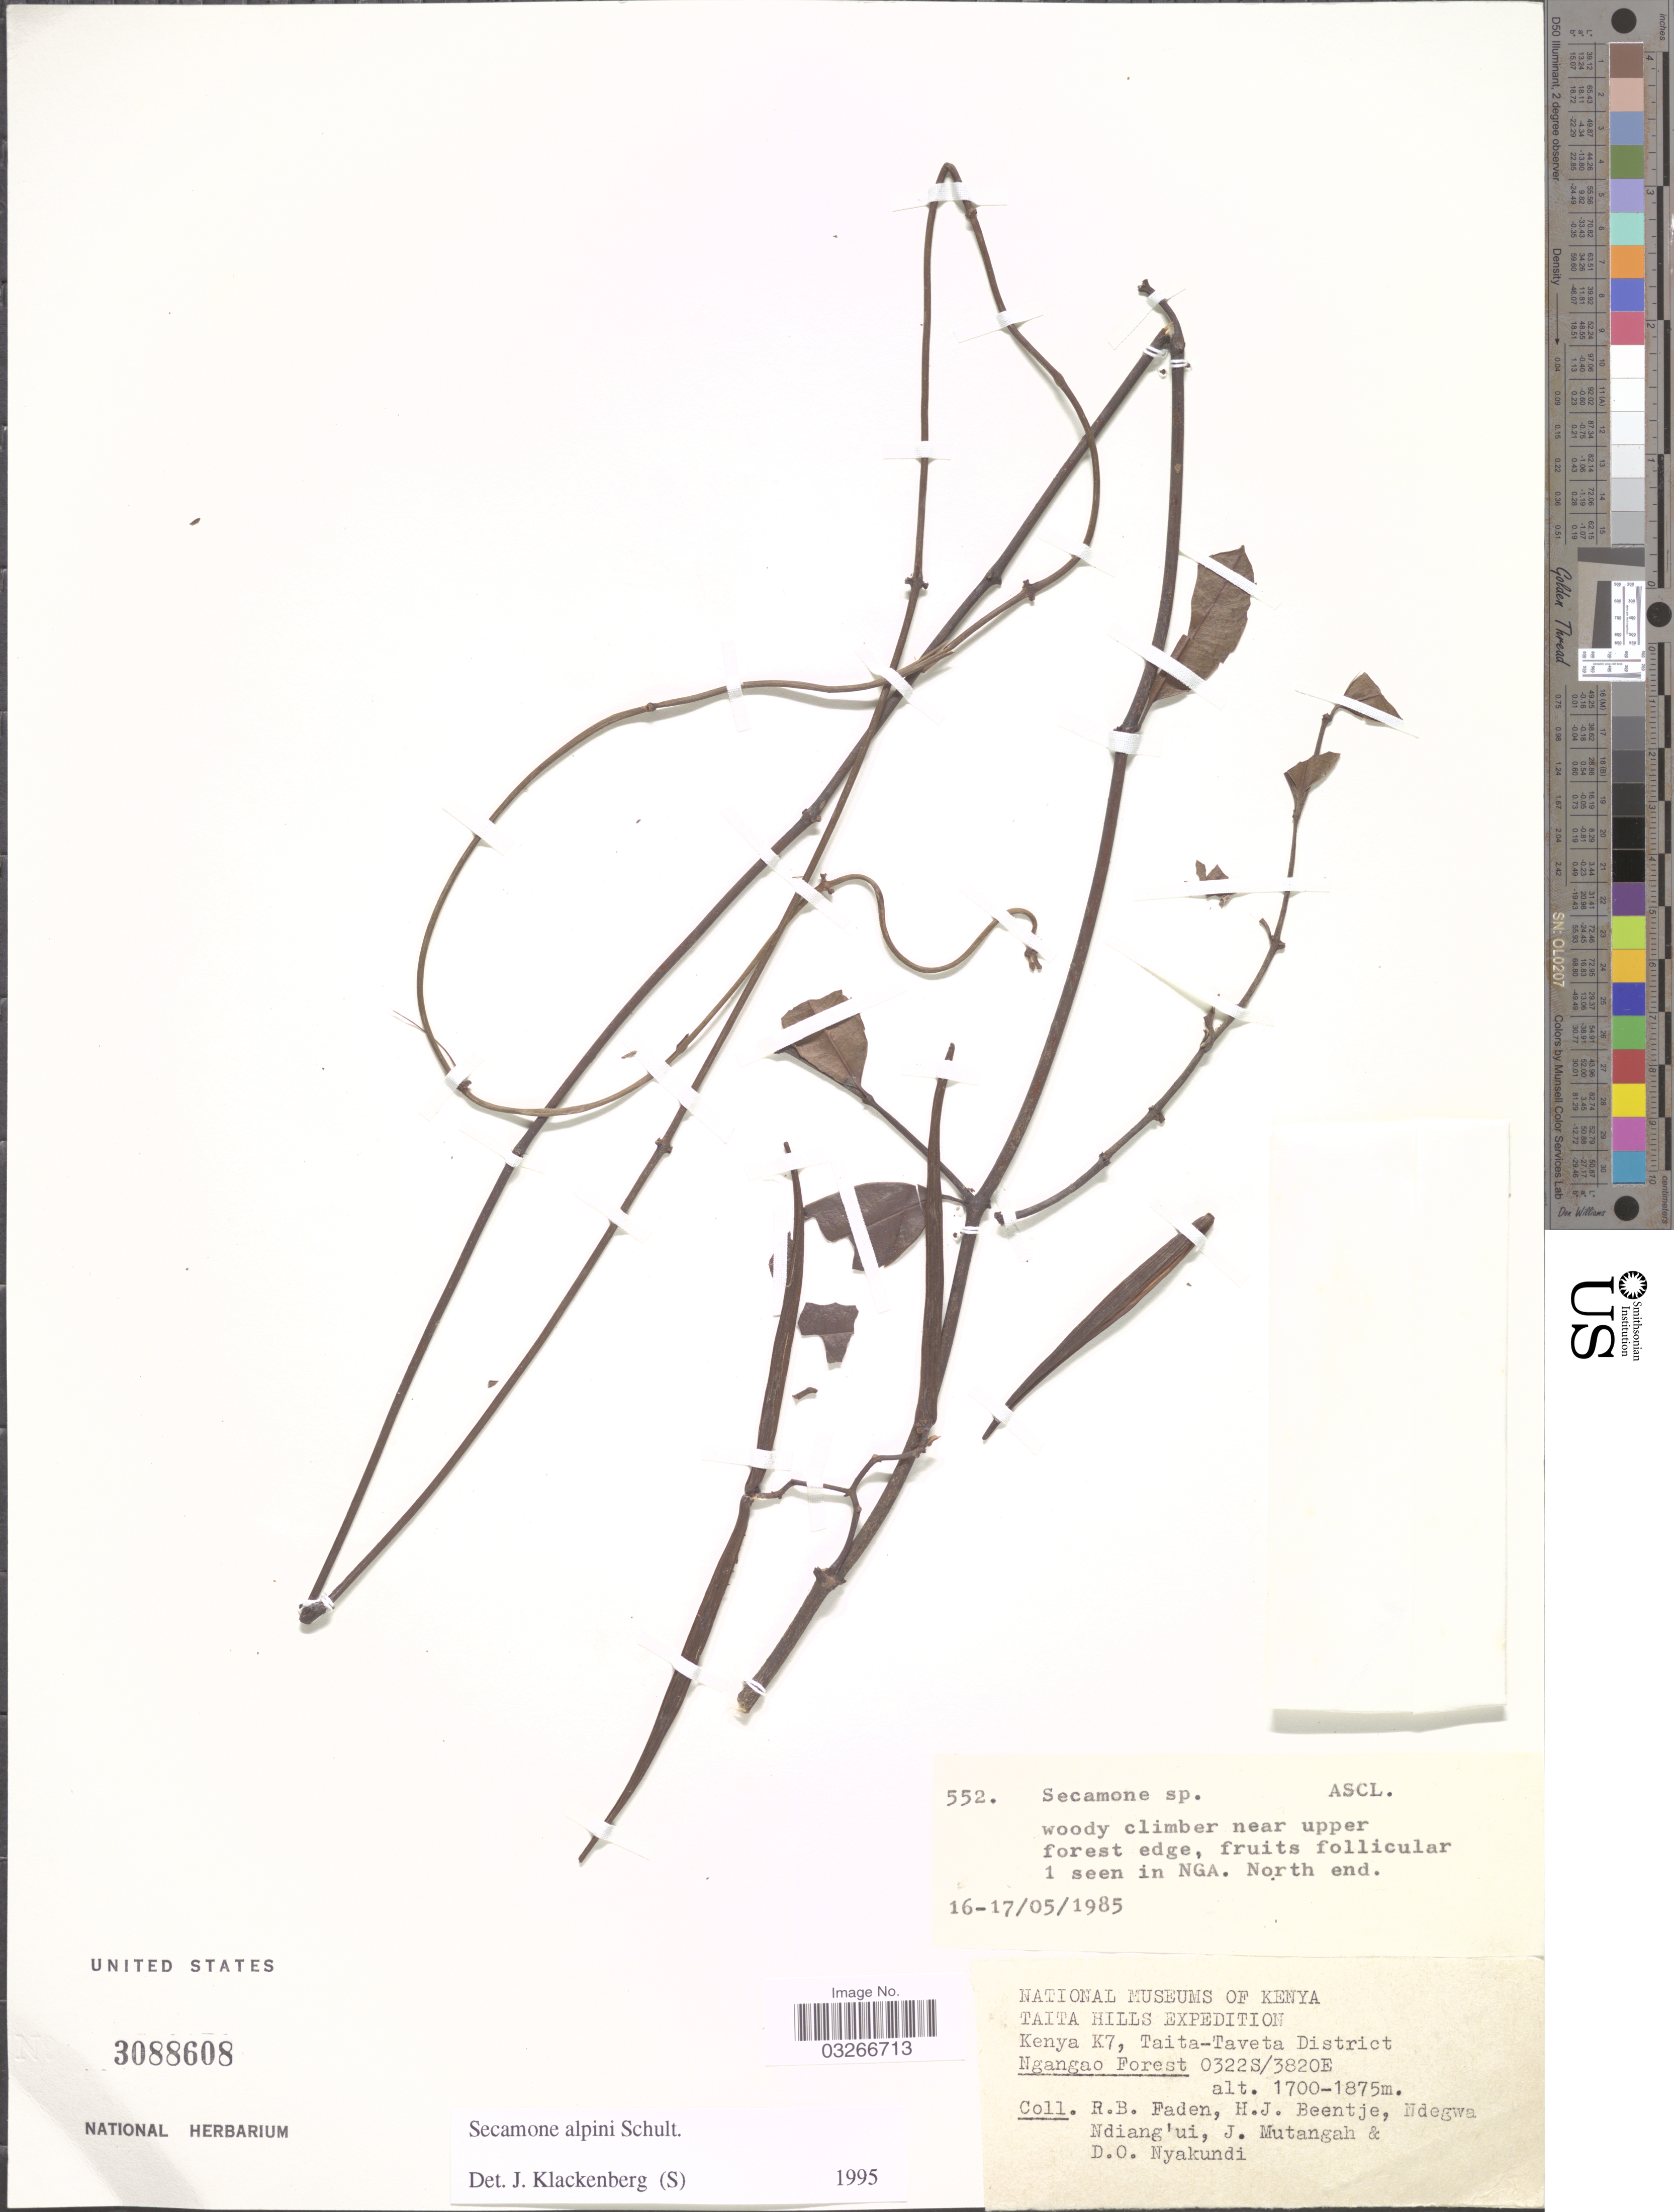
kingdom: Plantae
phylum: Tracheophyta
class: Magnoliopsida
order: Gentianales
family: Apocynaceae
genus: Secamone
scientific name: Secamone alpini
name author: Schult.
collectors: R. B. Faden, H. J. Beentje, Ndegwa Ndiang'ui, J. Mutangah & D. Nyakundi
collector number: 552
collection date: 1985-05-16/1985-05-17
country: Kenya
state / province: Taita Taveta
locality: North end [unsure placement] Taita Hills, Kenya K7, Taita-Taveta District, Ngangao Forest.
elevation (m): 1700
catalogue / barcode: US 3088608